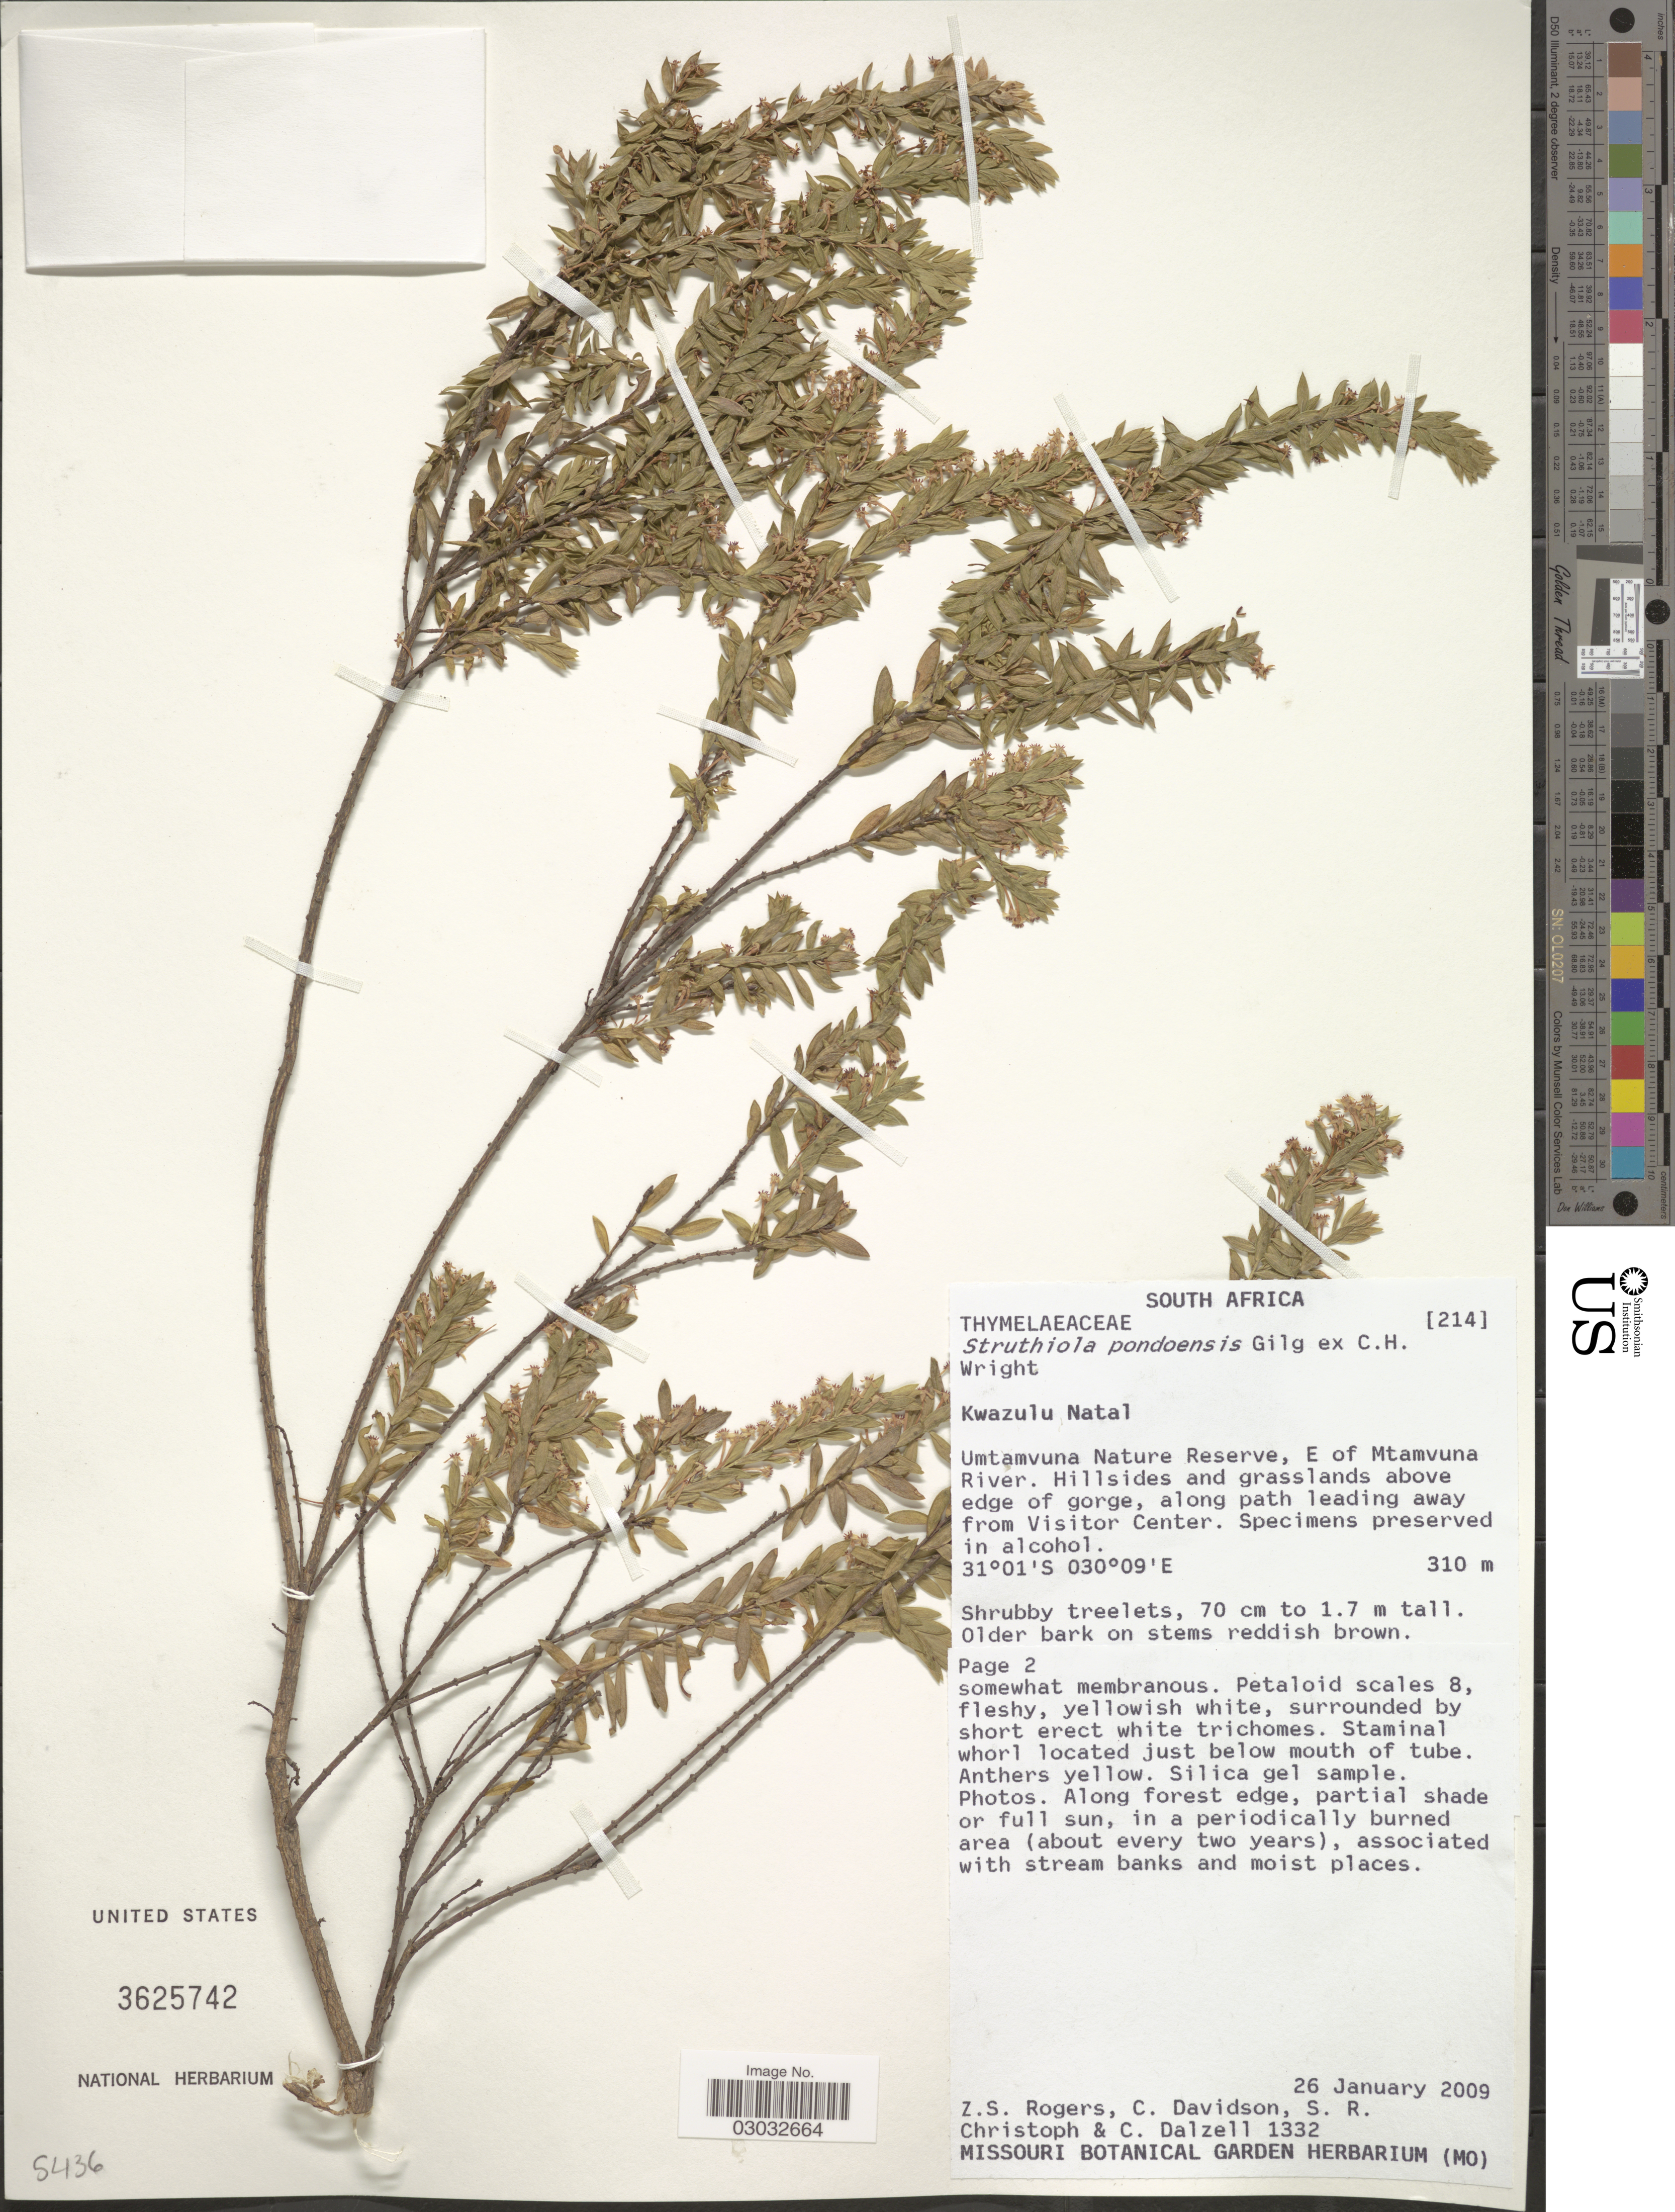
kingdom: Plantae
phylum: Tracheophyta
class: Magnoliopsida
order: Malvales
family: Thymelaeaceae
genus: Struthiola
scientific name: Struthiola pondoensis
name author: Gilg ex C.H. Wright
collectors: Z. S. Rogers, C. Davidson, S. Christoph & C. Dalzell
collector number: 1332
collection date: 2009-01-26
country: South Africa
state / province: KwaZulu-Natal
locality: Umtamvuna Nature Reserve, E of Mtamvuna River. Hillsides and grasslands above edge of gorge, along path leading away from Visitor Center.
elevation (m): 310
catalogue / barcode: US 3625742